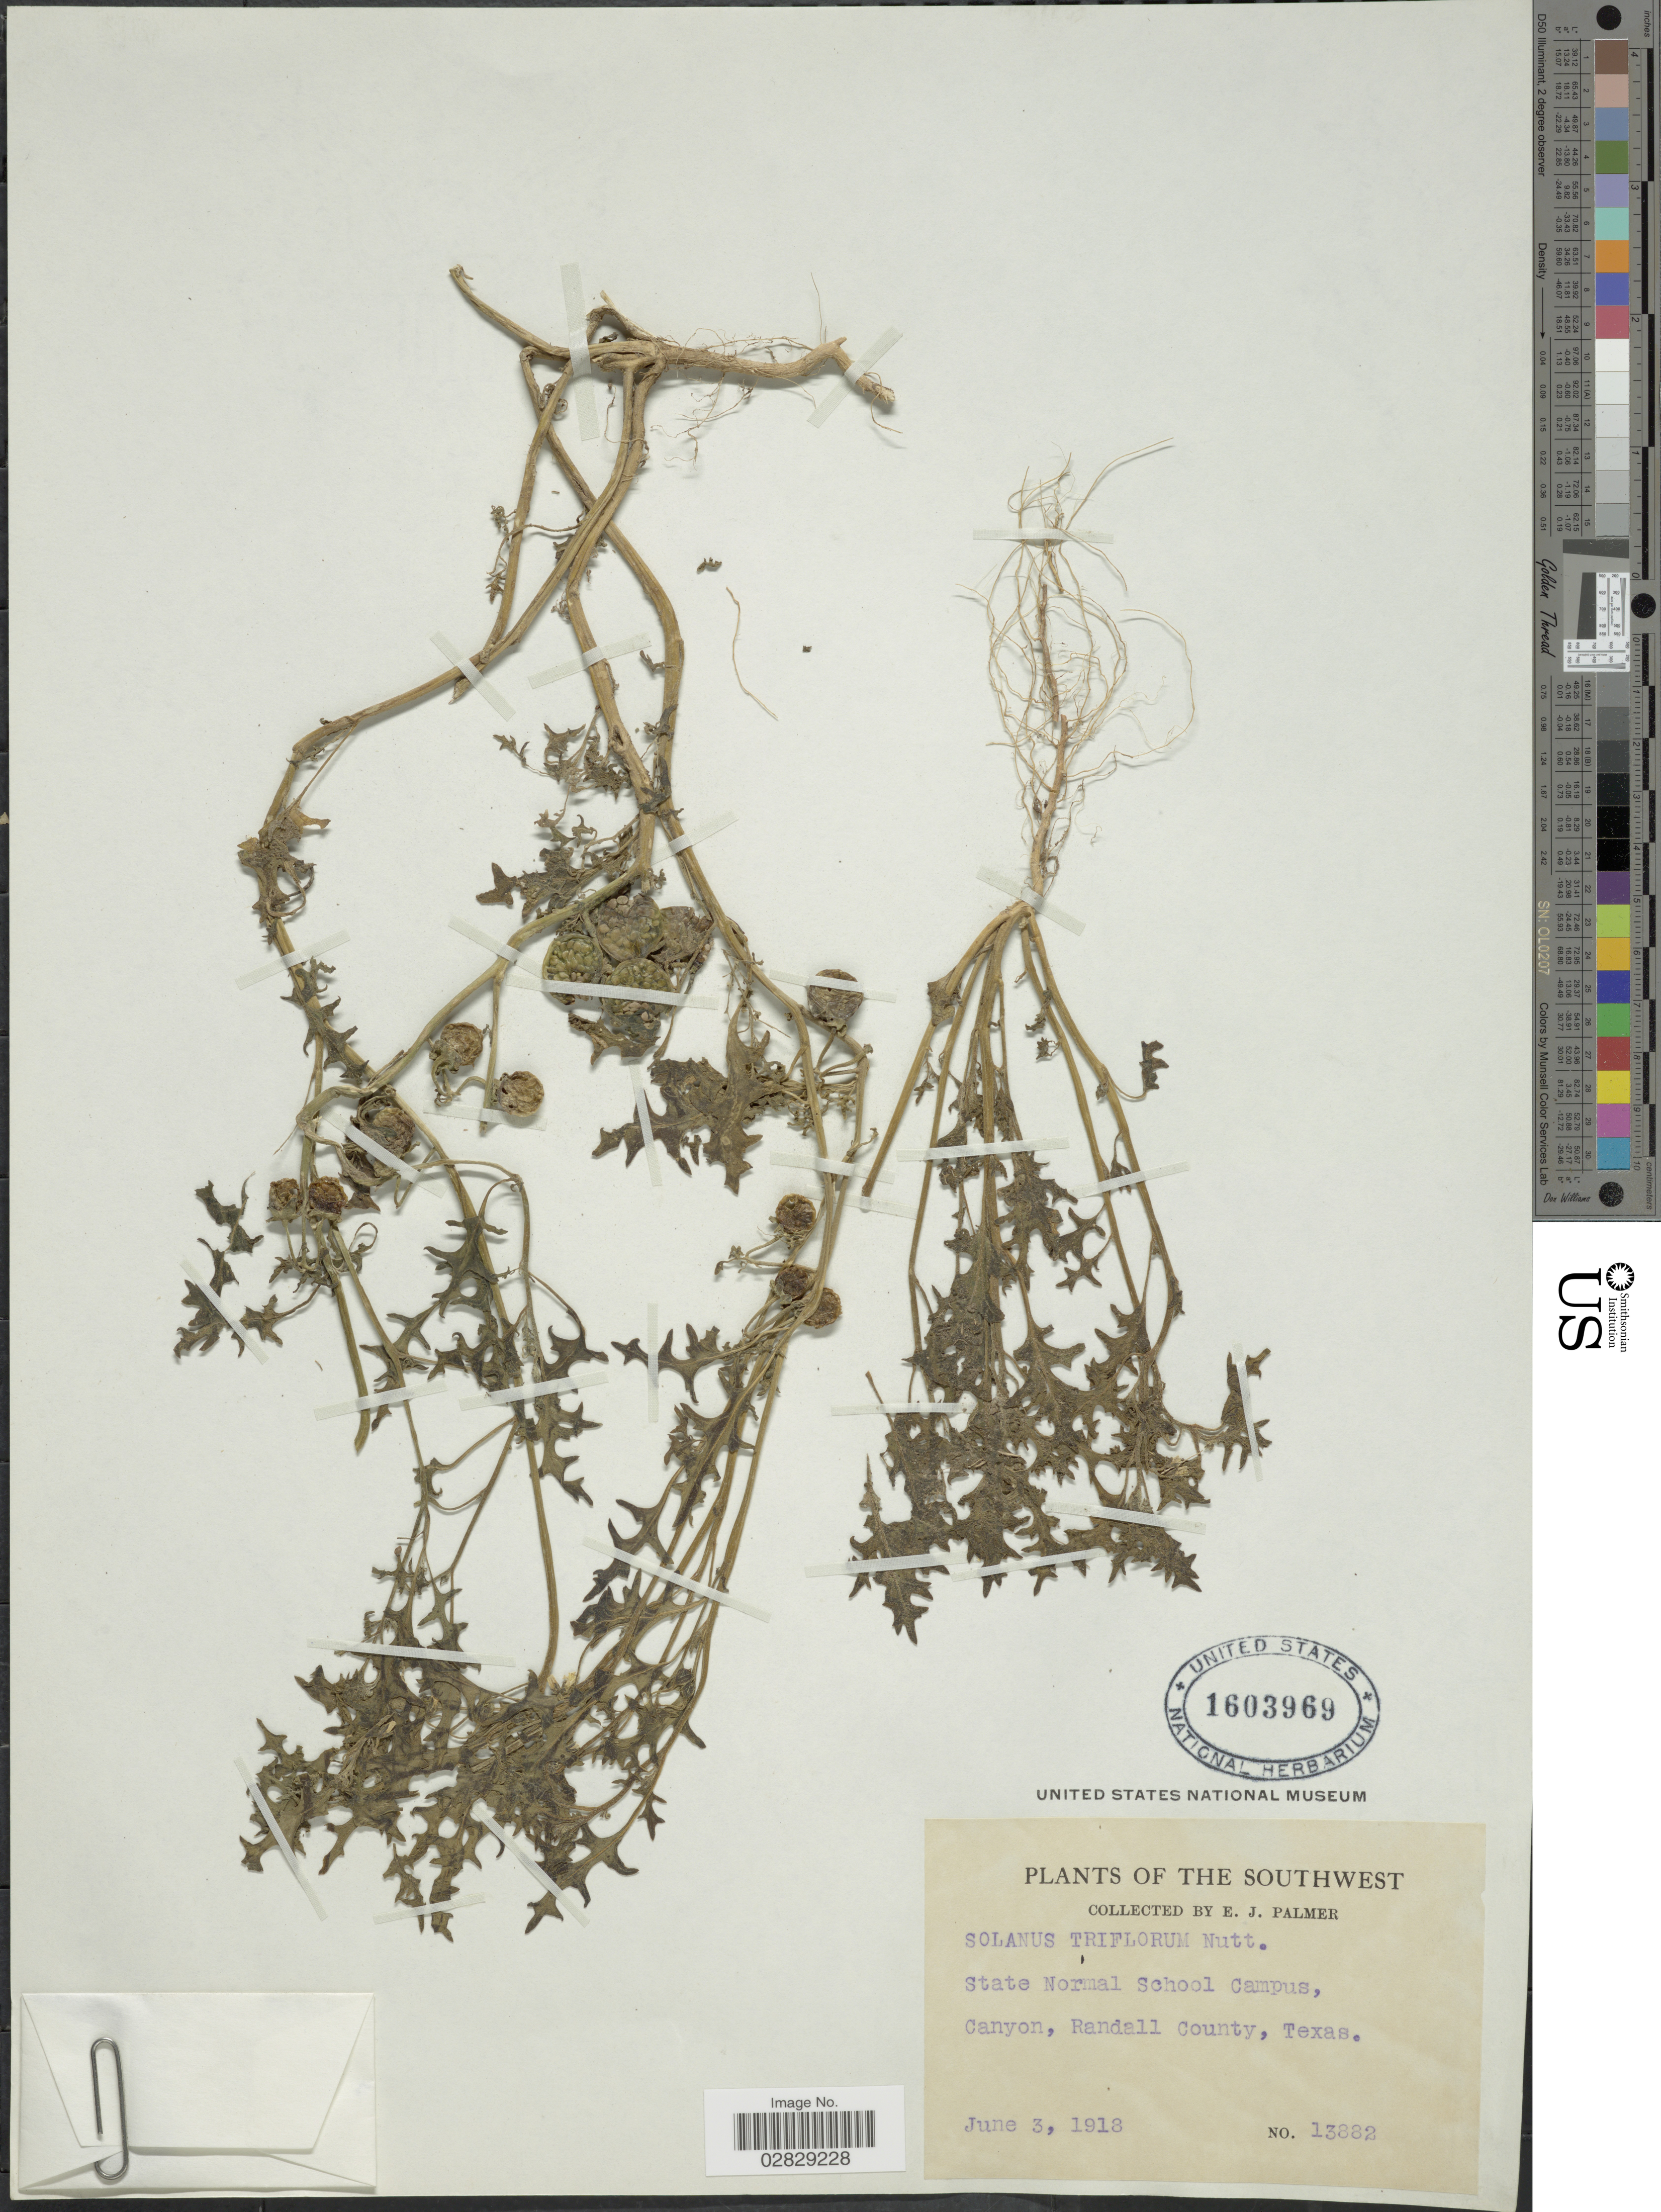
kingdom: Plantae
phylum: Tracheophyta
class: Magnoliopsida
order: Solanales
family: Solanaceae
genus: Solanum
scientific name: Solanum triflorum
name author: Nutt.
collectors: E. J. Palmer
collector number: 13882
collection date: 1918-06-03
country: United States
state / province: Texas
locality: Southwest. State Normal School Campus, Canyon, Randall County.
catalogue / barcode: US 1603969